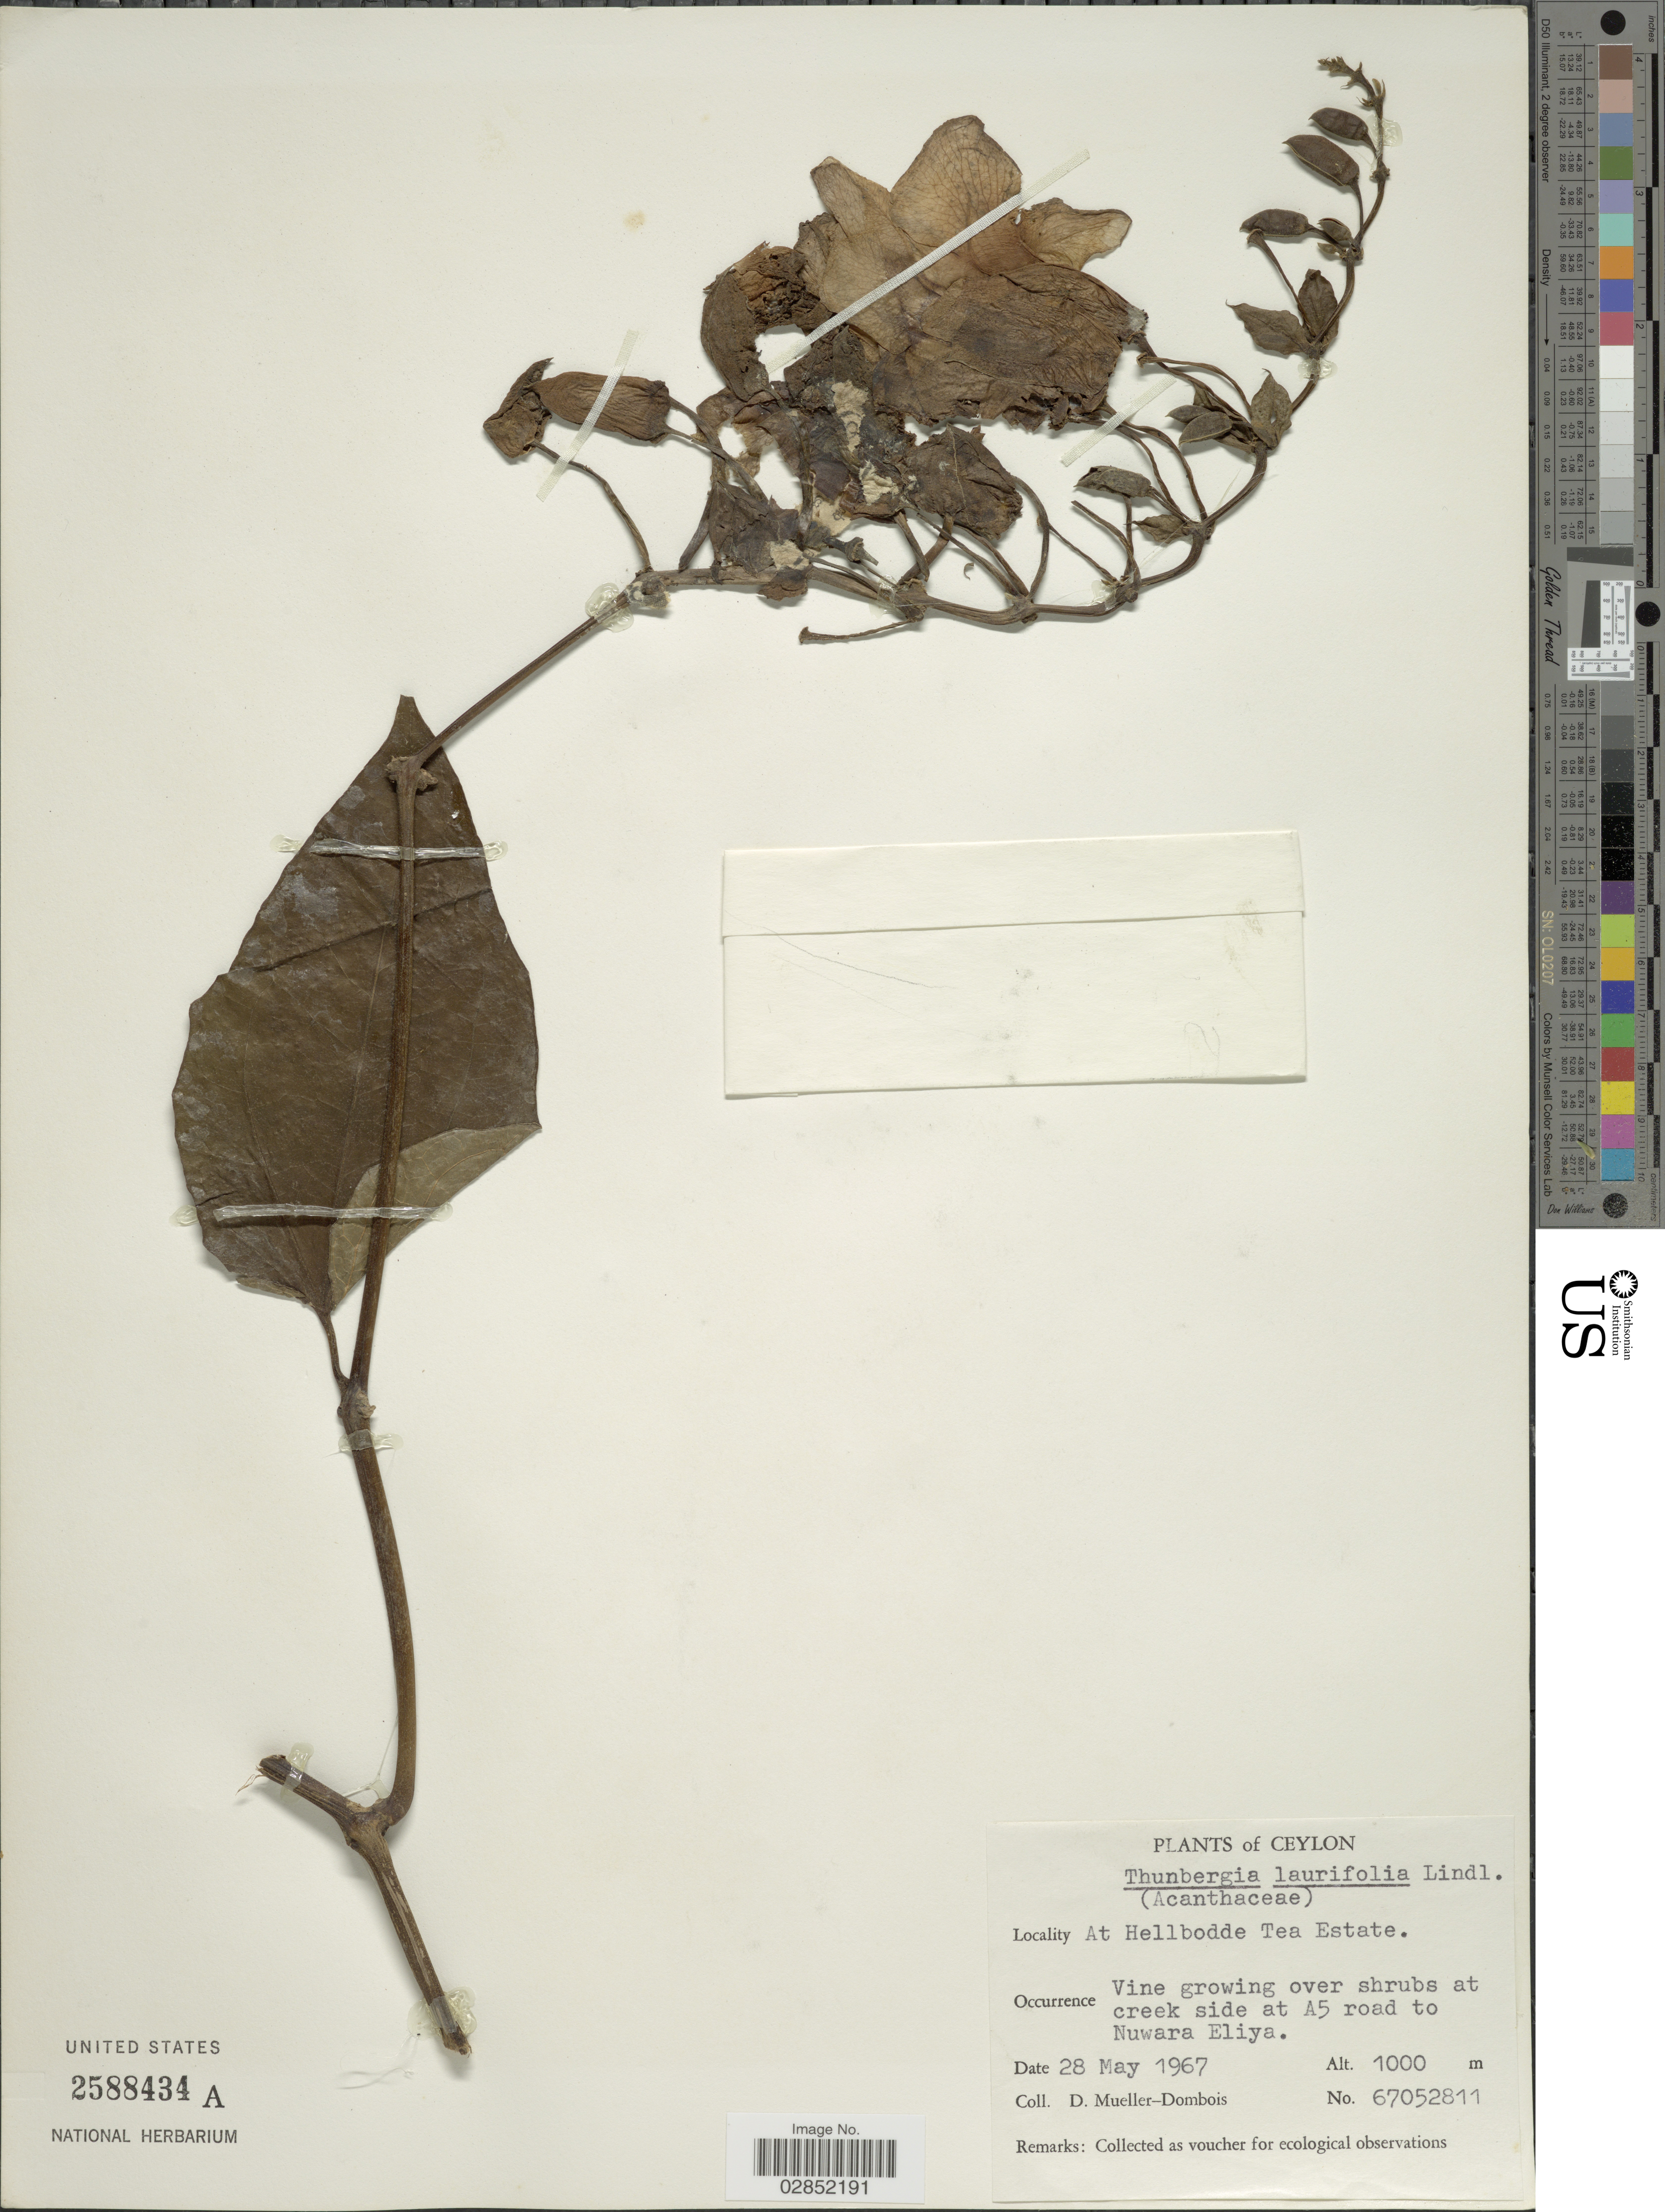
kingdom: Plantae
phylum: Tracheophyta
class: Magnoliopsida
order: Lamiales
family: Acanthaceae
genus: Thunbergia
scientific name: Thunbergia grandiflora 'Alba'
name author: (Roxb. ex Rottler) Roxb.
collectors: D. Mueller-Dombois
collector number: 67052811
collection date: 1967-05-28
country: Sri Lanka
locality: Ceylon. At Hellbodde Tea Estate. Vine growing over shrubs at creek side at A5 road to Nuwara Eliya.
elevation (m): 1000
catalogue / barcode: US 2588434A